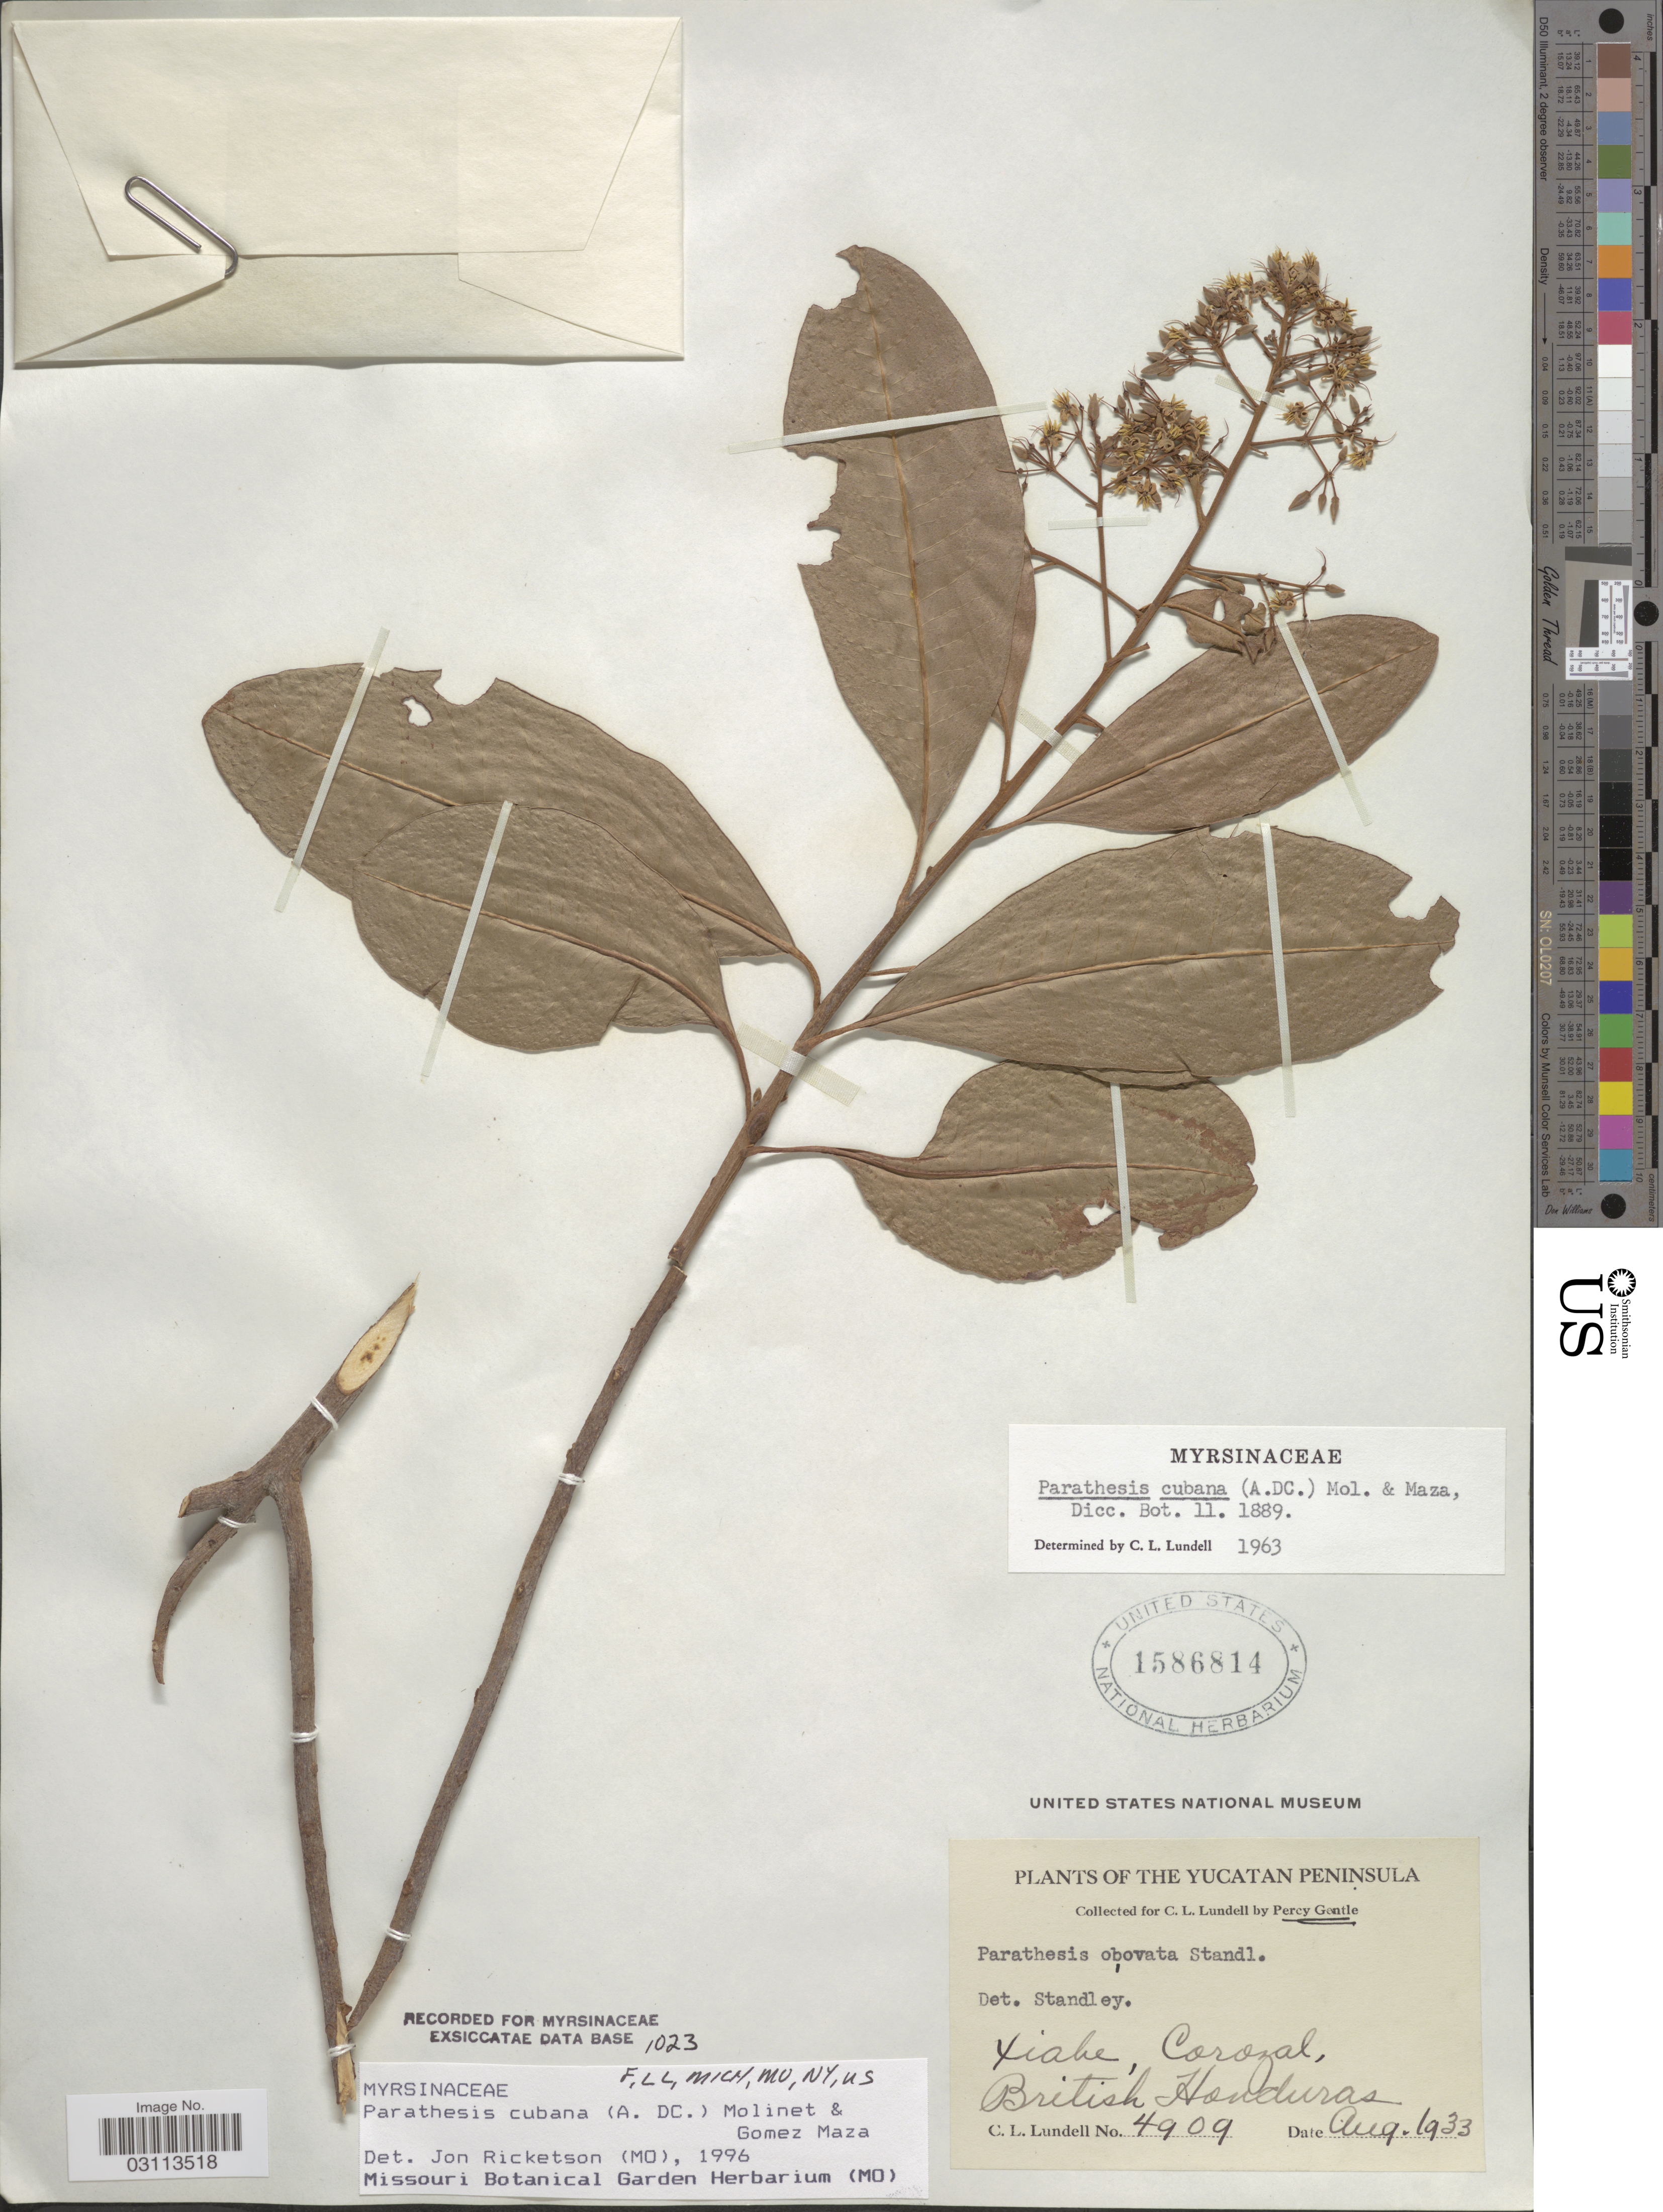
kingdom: Plantae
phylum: Tracheophyta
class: Magnoliopsida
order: Ericales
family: Primulaceae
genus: Parathesis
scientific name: Parathesis cubana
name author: (A. DC.) Molinet & M. Gómez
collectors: C. L. Lundell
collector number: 4909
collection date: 1933-08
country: Belize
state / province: Corozal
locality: The Yucatan Peninsula. Xiahe, Corozal. British Honduras.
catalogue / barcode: US 1586814